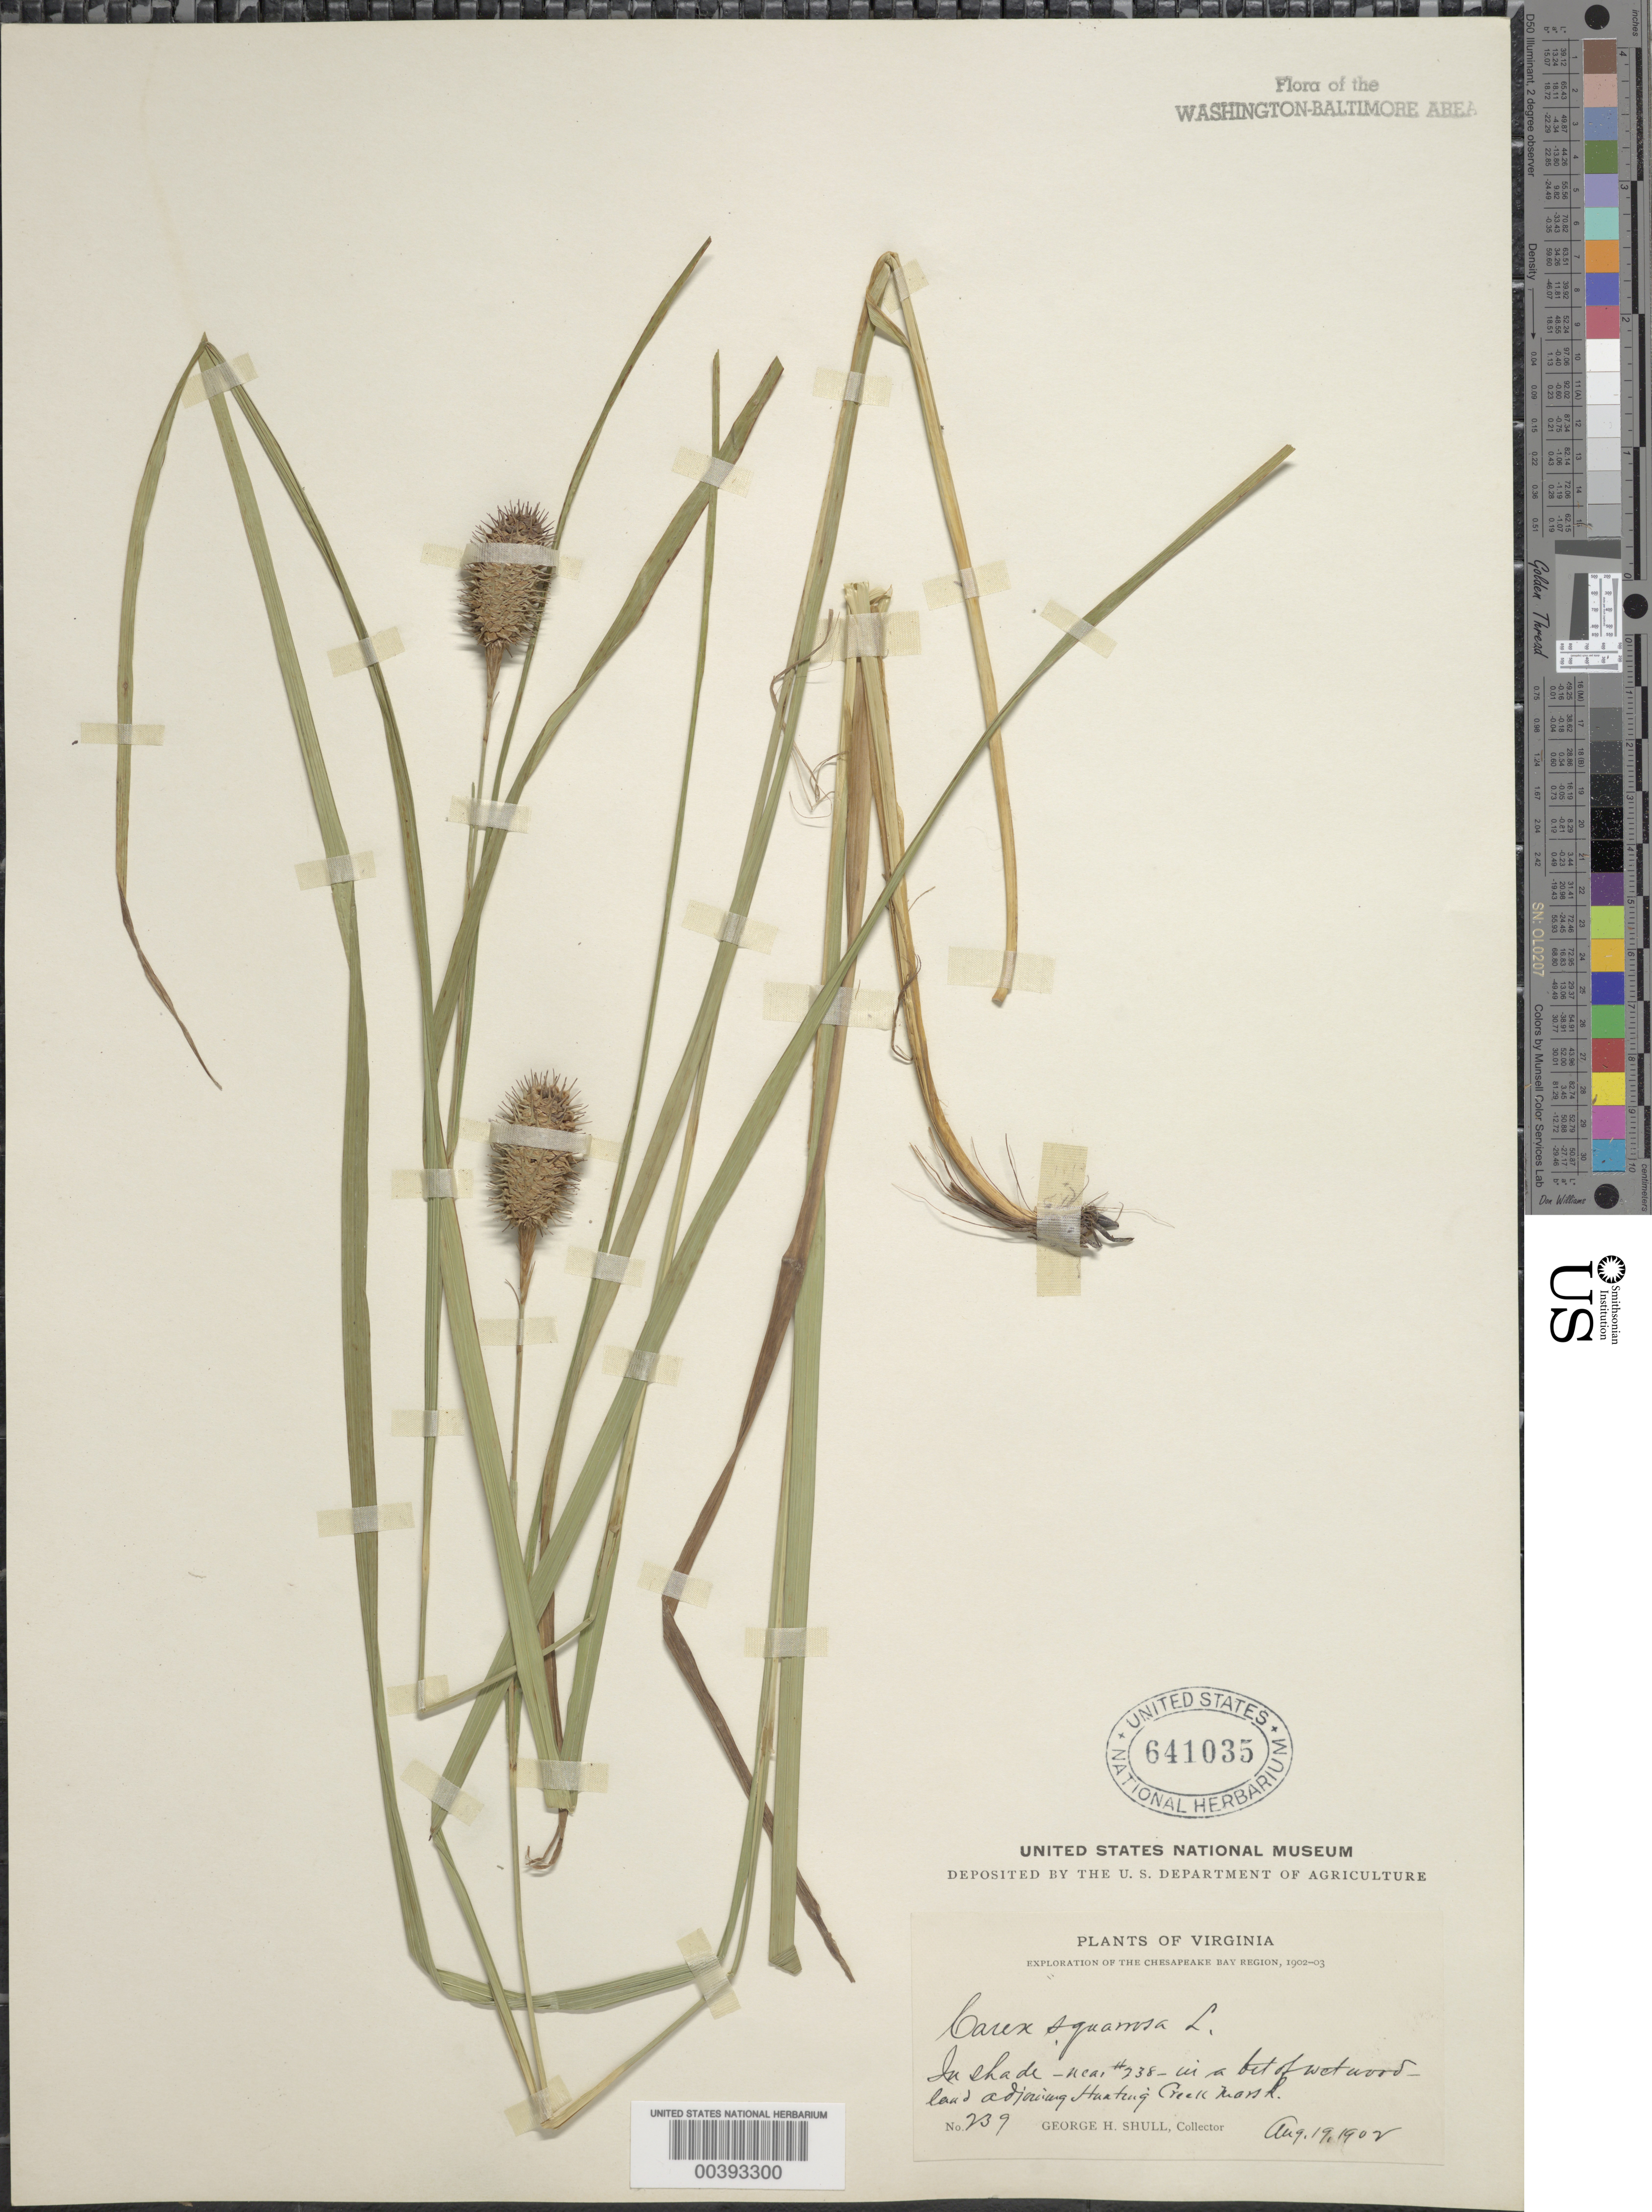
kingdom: Plantae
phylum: Tracheophyta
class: Liliopsida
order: Poales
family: Cyperaceae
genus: Carex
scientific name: Carex squarrosa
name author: L.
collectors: G. H. Shull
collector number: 239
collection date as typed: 19 Aug 1902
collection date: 1902-08-19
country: United States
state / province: Virginia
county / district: Fairfax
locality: Hunting Creek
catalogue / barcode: US 641035